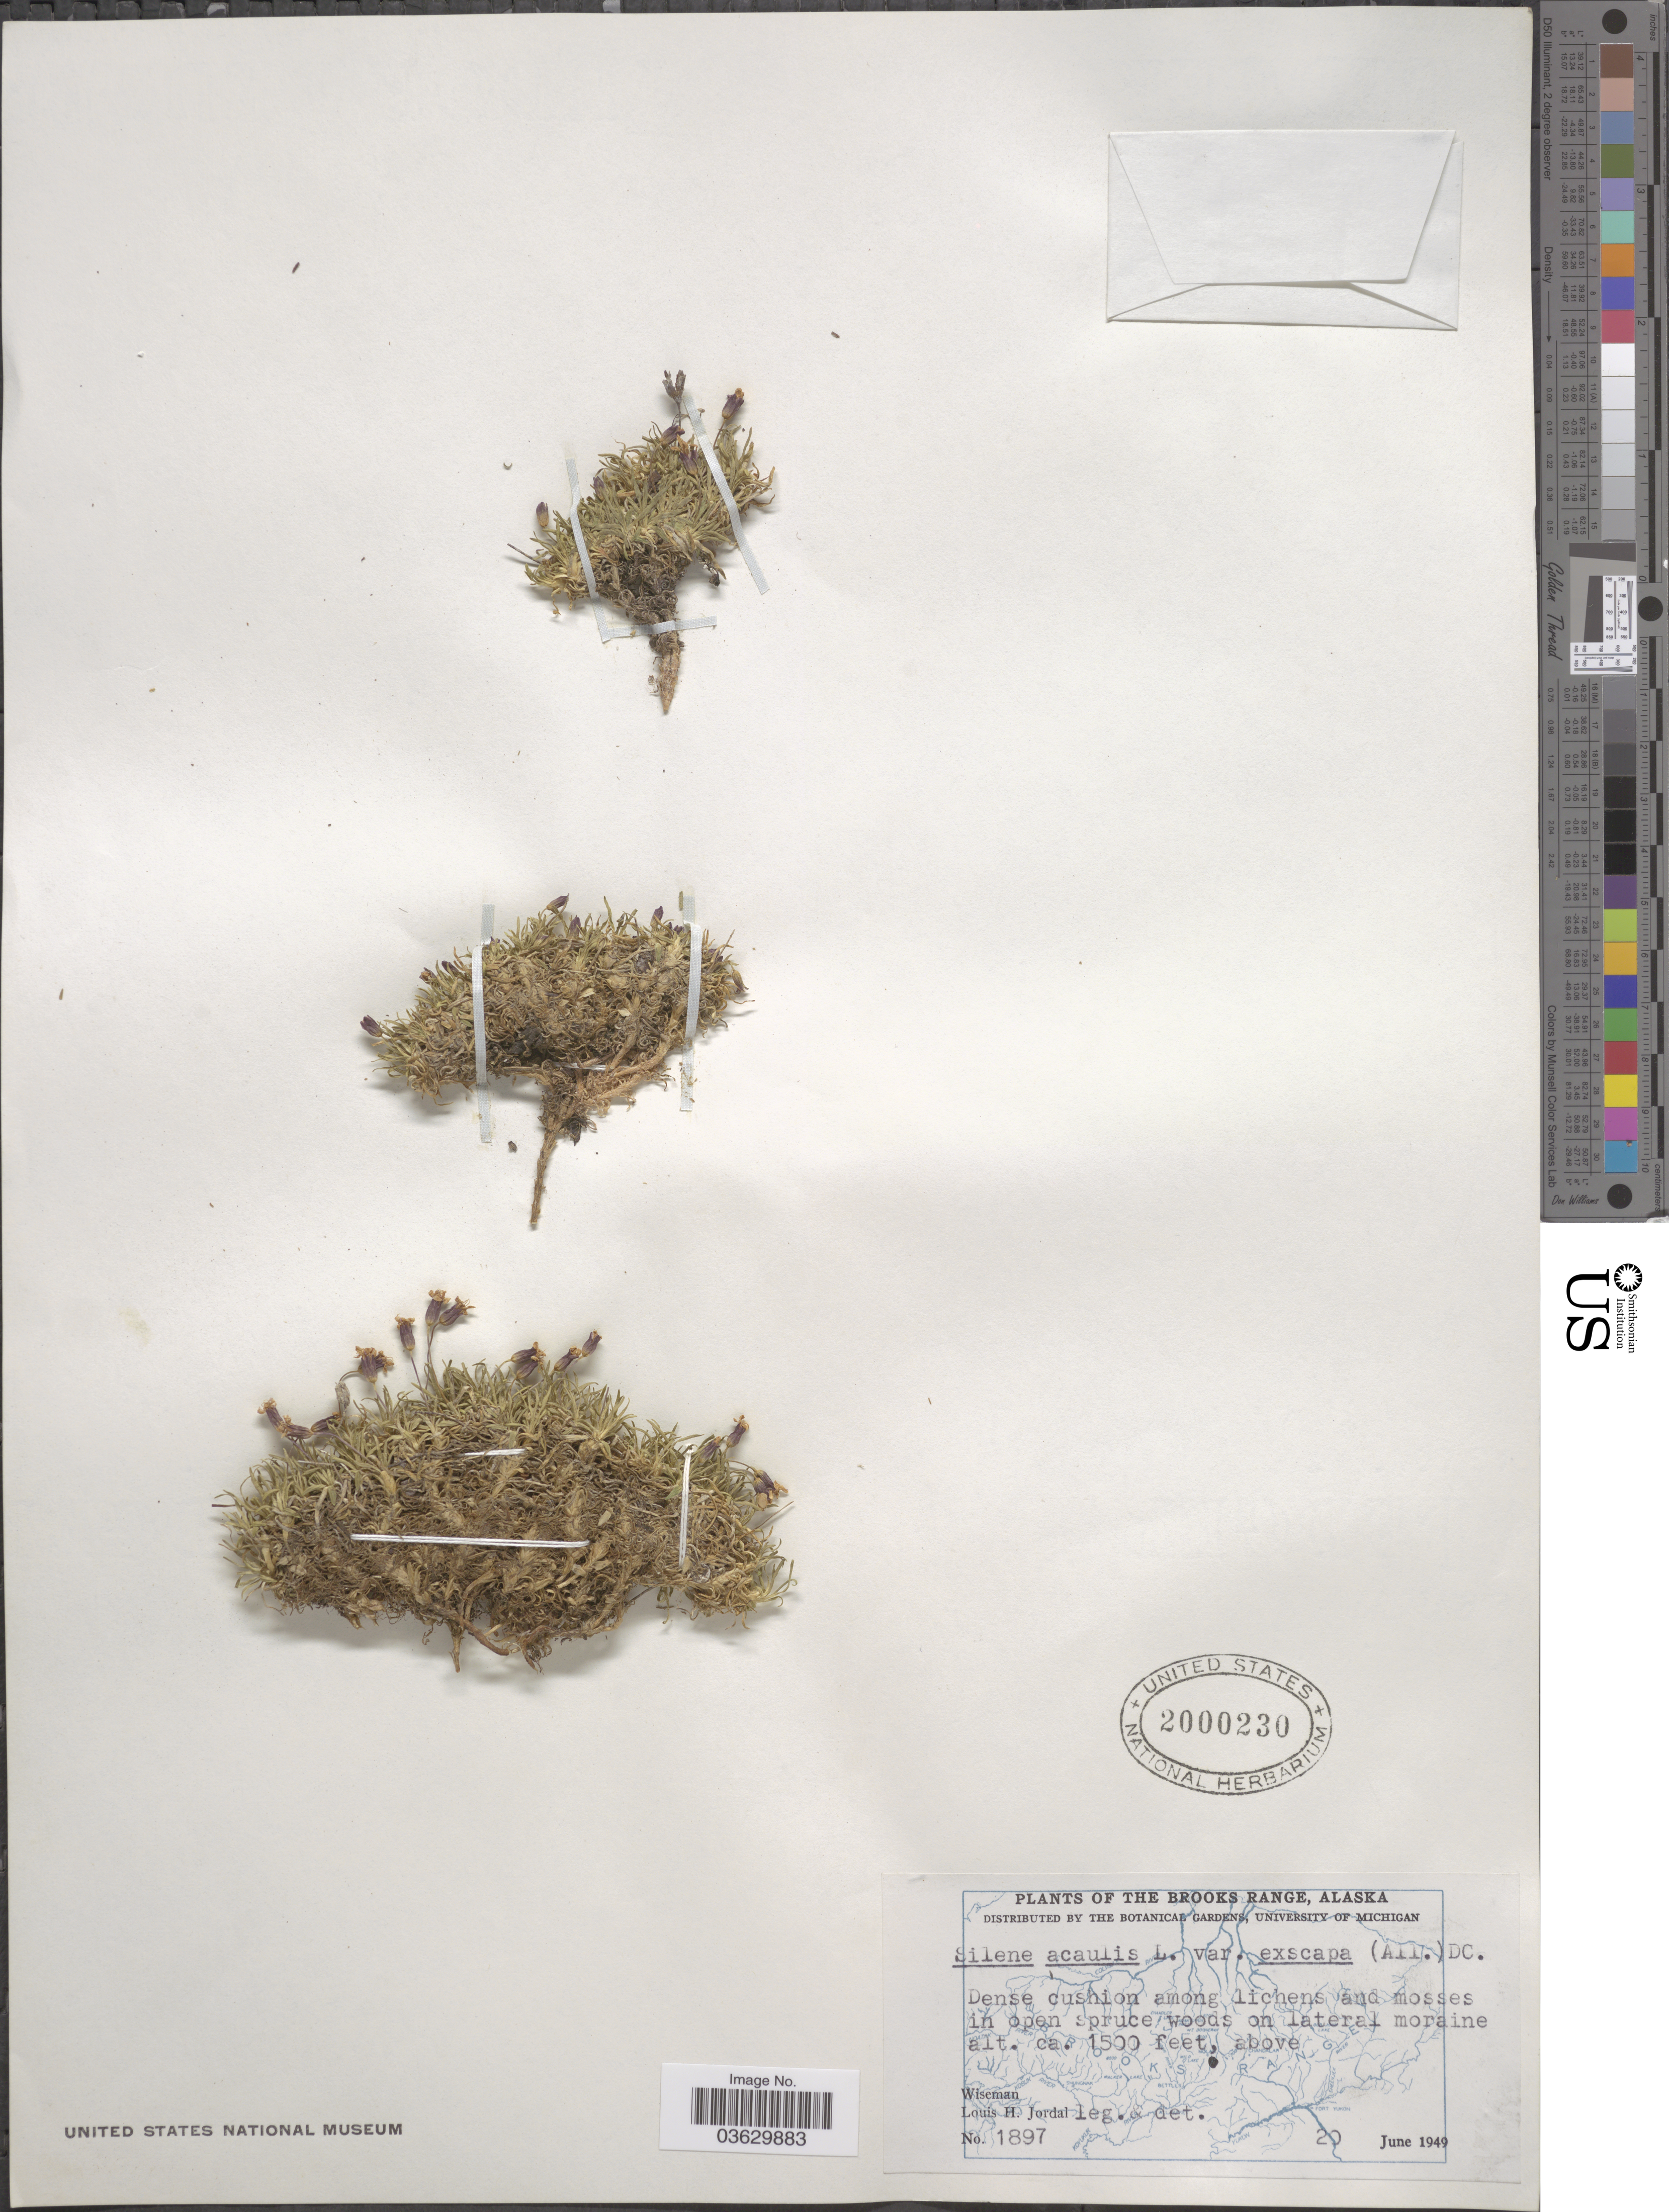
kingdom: Plantae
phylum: Tracheophyta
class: Magnoliopsida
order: Caryophyllales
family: Caryophyllaceae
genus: Silene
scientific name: Silene acaulis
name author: (L.) Jacq.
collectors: L. Jordal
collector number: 1897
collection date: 1949-06-20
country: United States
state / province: Alaska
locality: The Brooks Range. Above Wiseman.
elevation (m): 457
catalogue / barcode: US 2000230